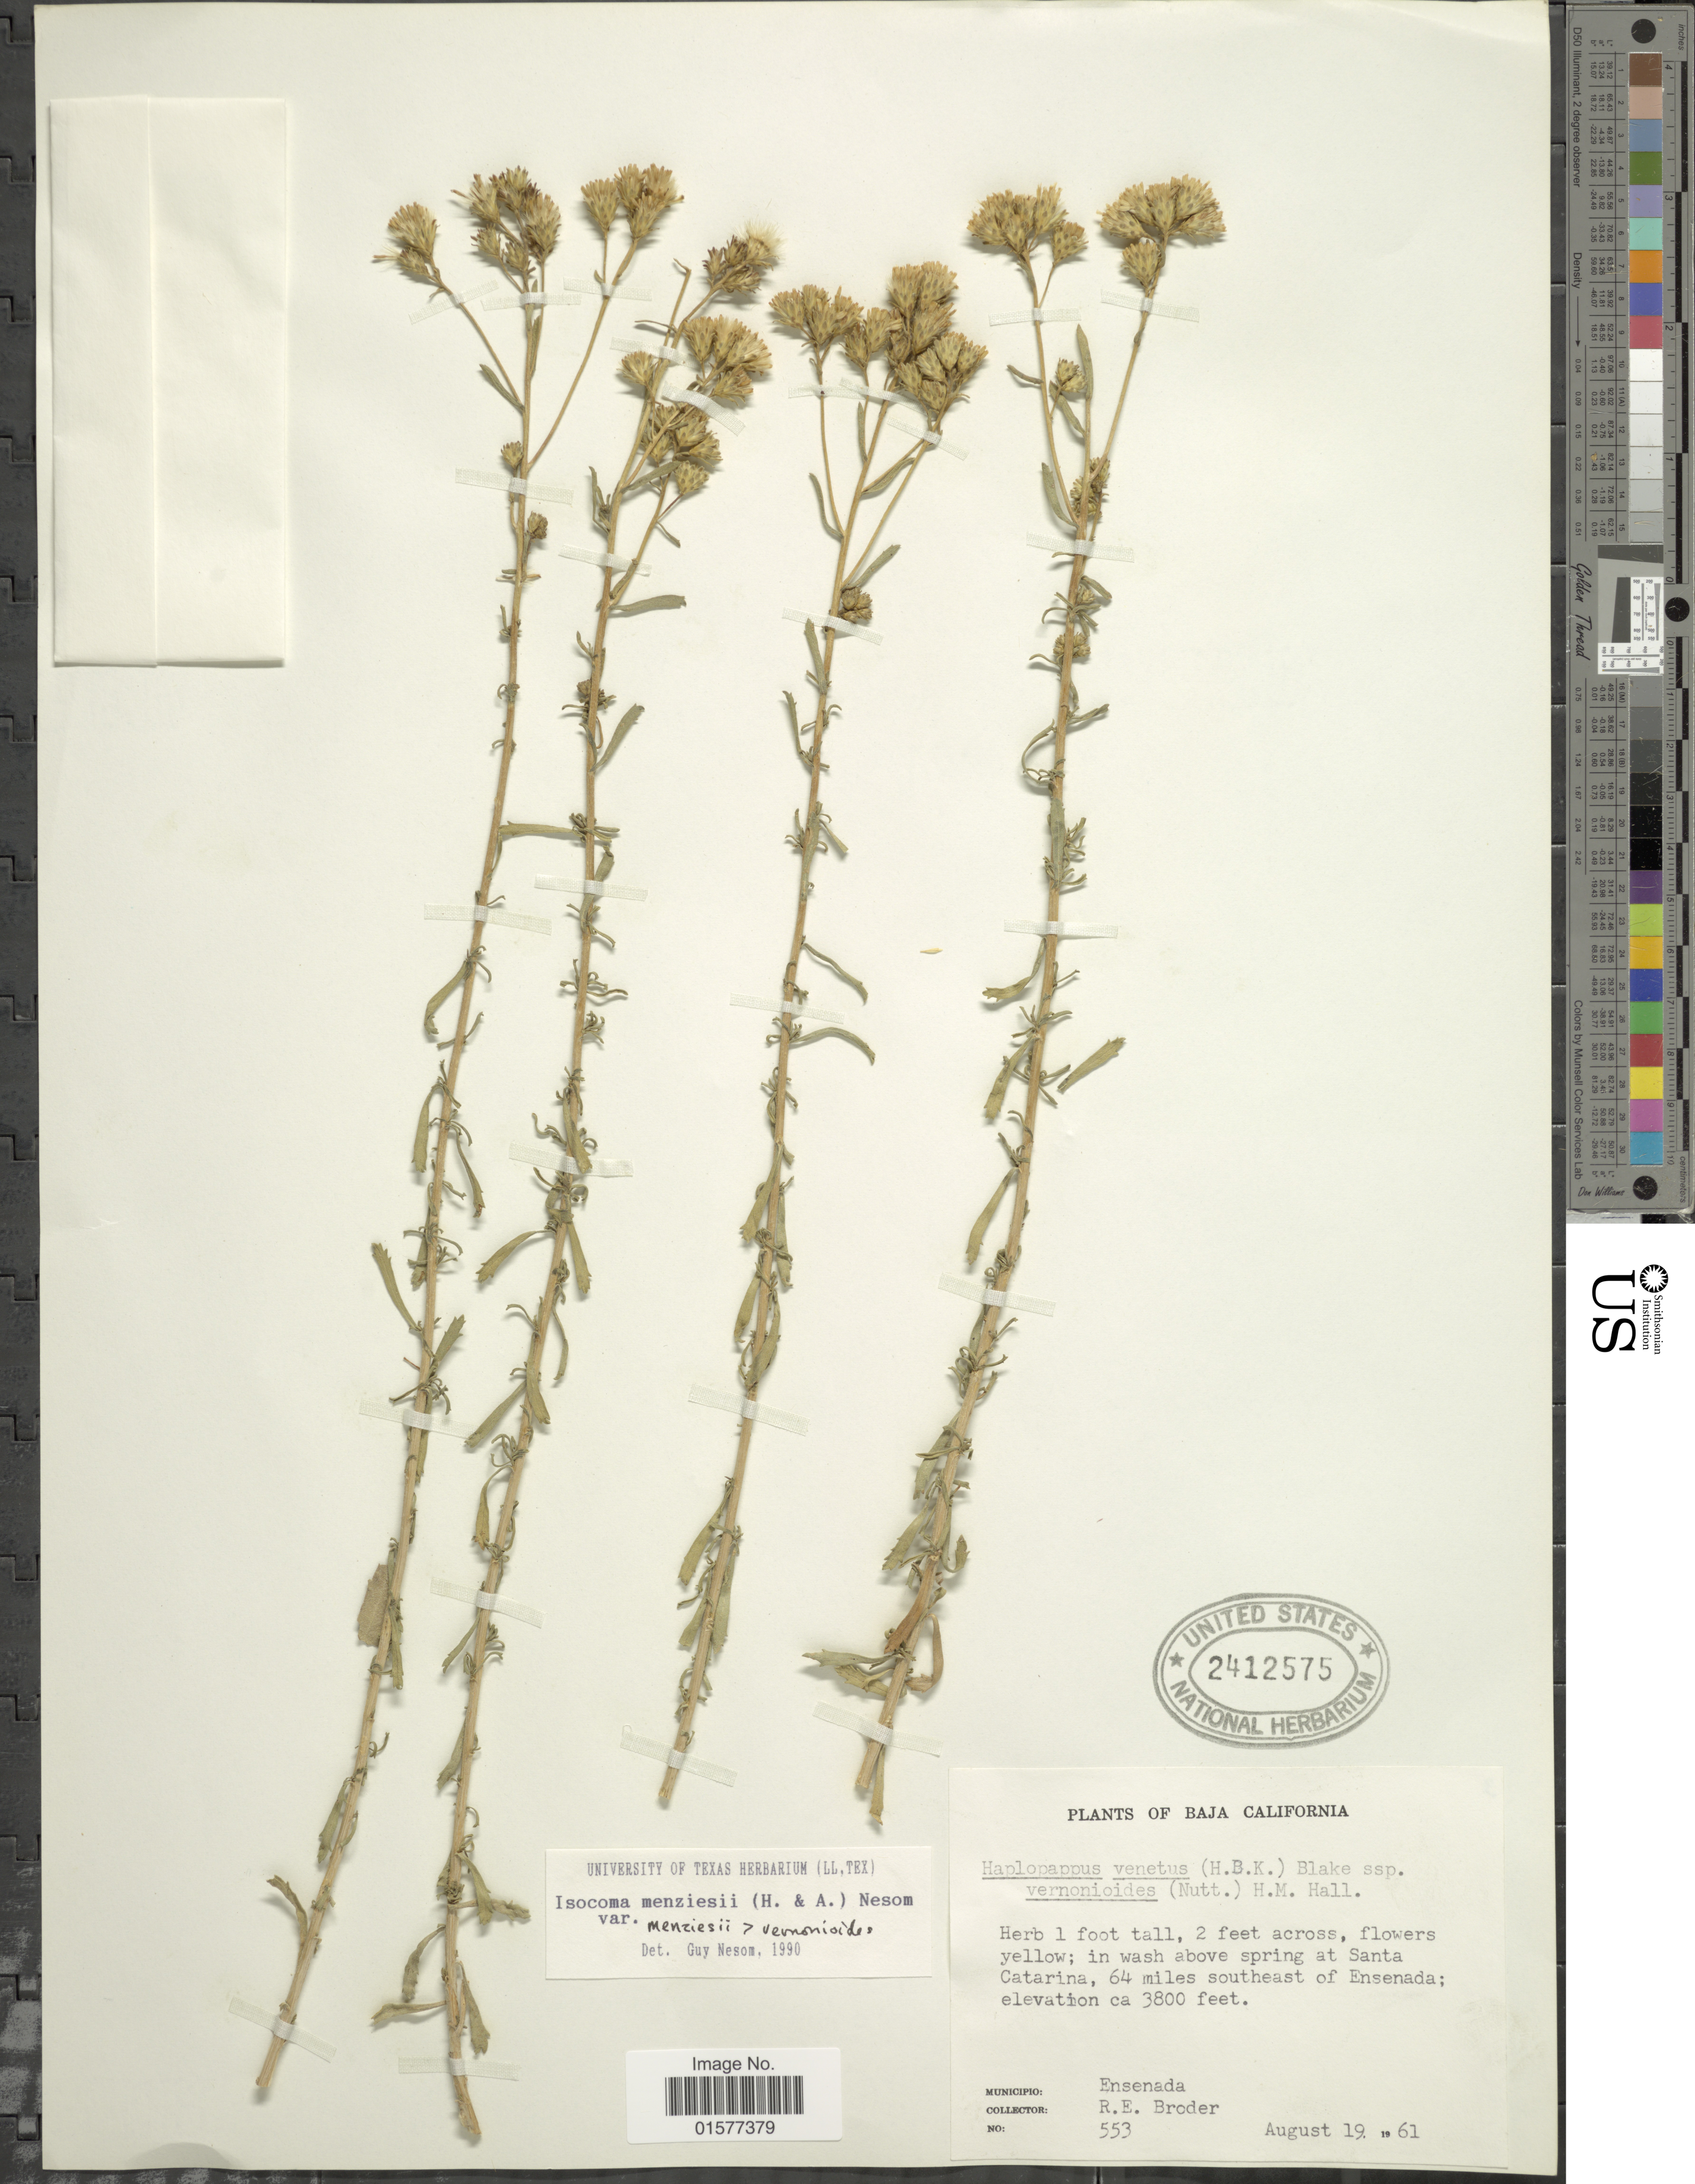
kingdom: Plantae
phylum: Tracheophyta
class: Magnoliopsida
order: Asterales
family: Asteraceae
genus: Isocoma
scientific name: Isocoma menziesii var. menziesii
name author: (Hook.) G.L. Nesom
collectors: R. Broder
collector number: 553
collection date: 1961-08-19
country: Mexico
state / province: Baja California Norte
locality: In wash above spring at Santa Catarina, 64 miles southeast of Ensenada, Municipio Ensenada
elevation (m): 1158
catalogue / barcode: US 2412575